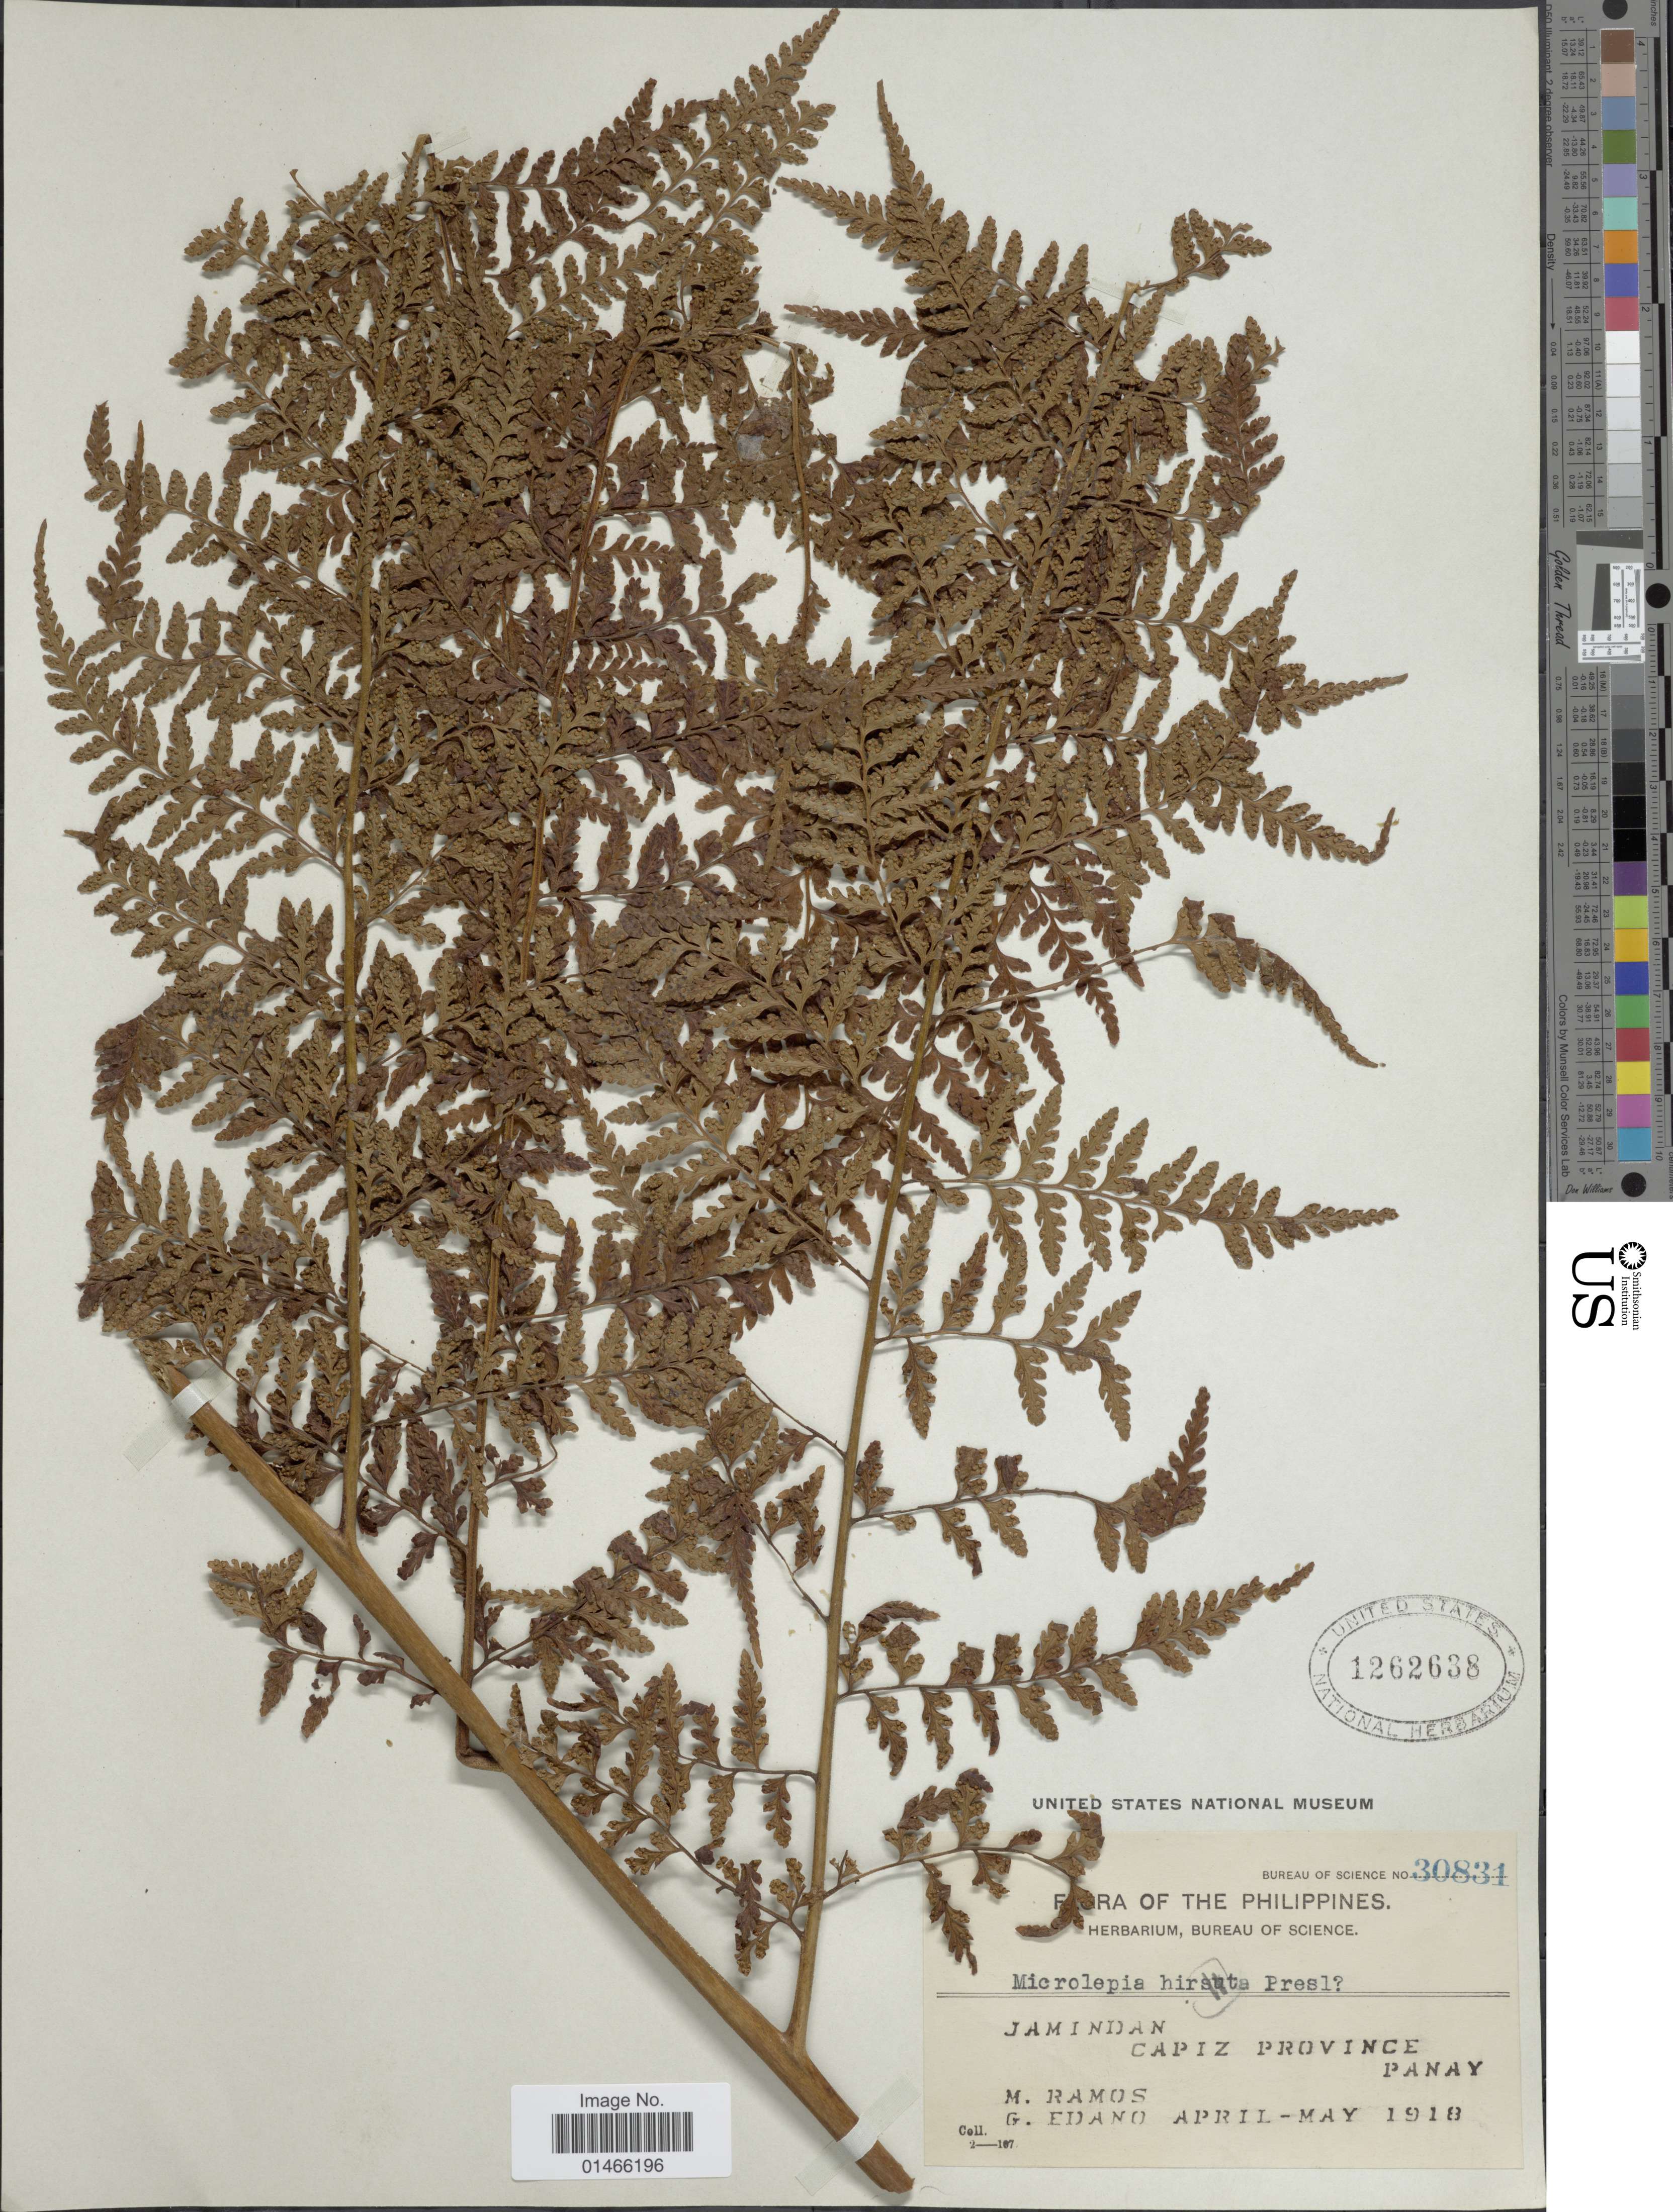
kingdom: Plantae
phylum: Tracheophyta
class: Polypodiopsida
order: Polypodiales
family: Dennstaedtiaceae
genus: Microlepia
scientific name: Microlepia todayensis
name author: Christ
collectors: M. Ramos & G. Edaño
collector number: Bureau of Science 30831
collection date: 1918-04/1918-05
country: Philippines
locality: Jamindan. Capiz Province. Panay.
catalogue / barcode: US 1262638